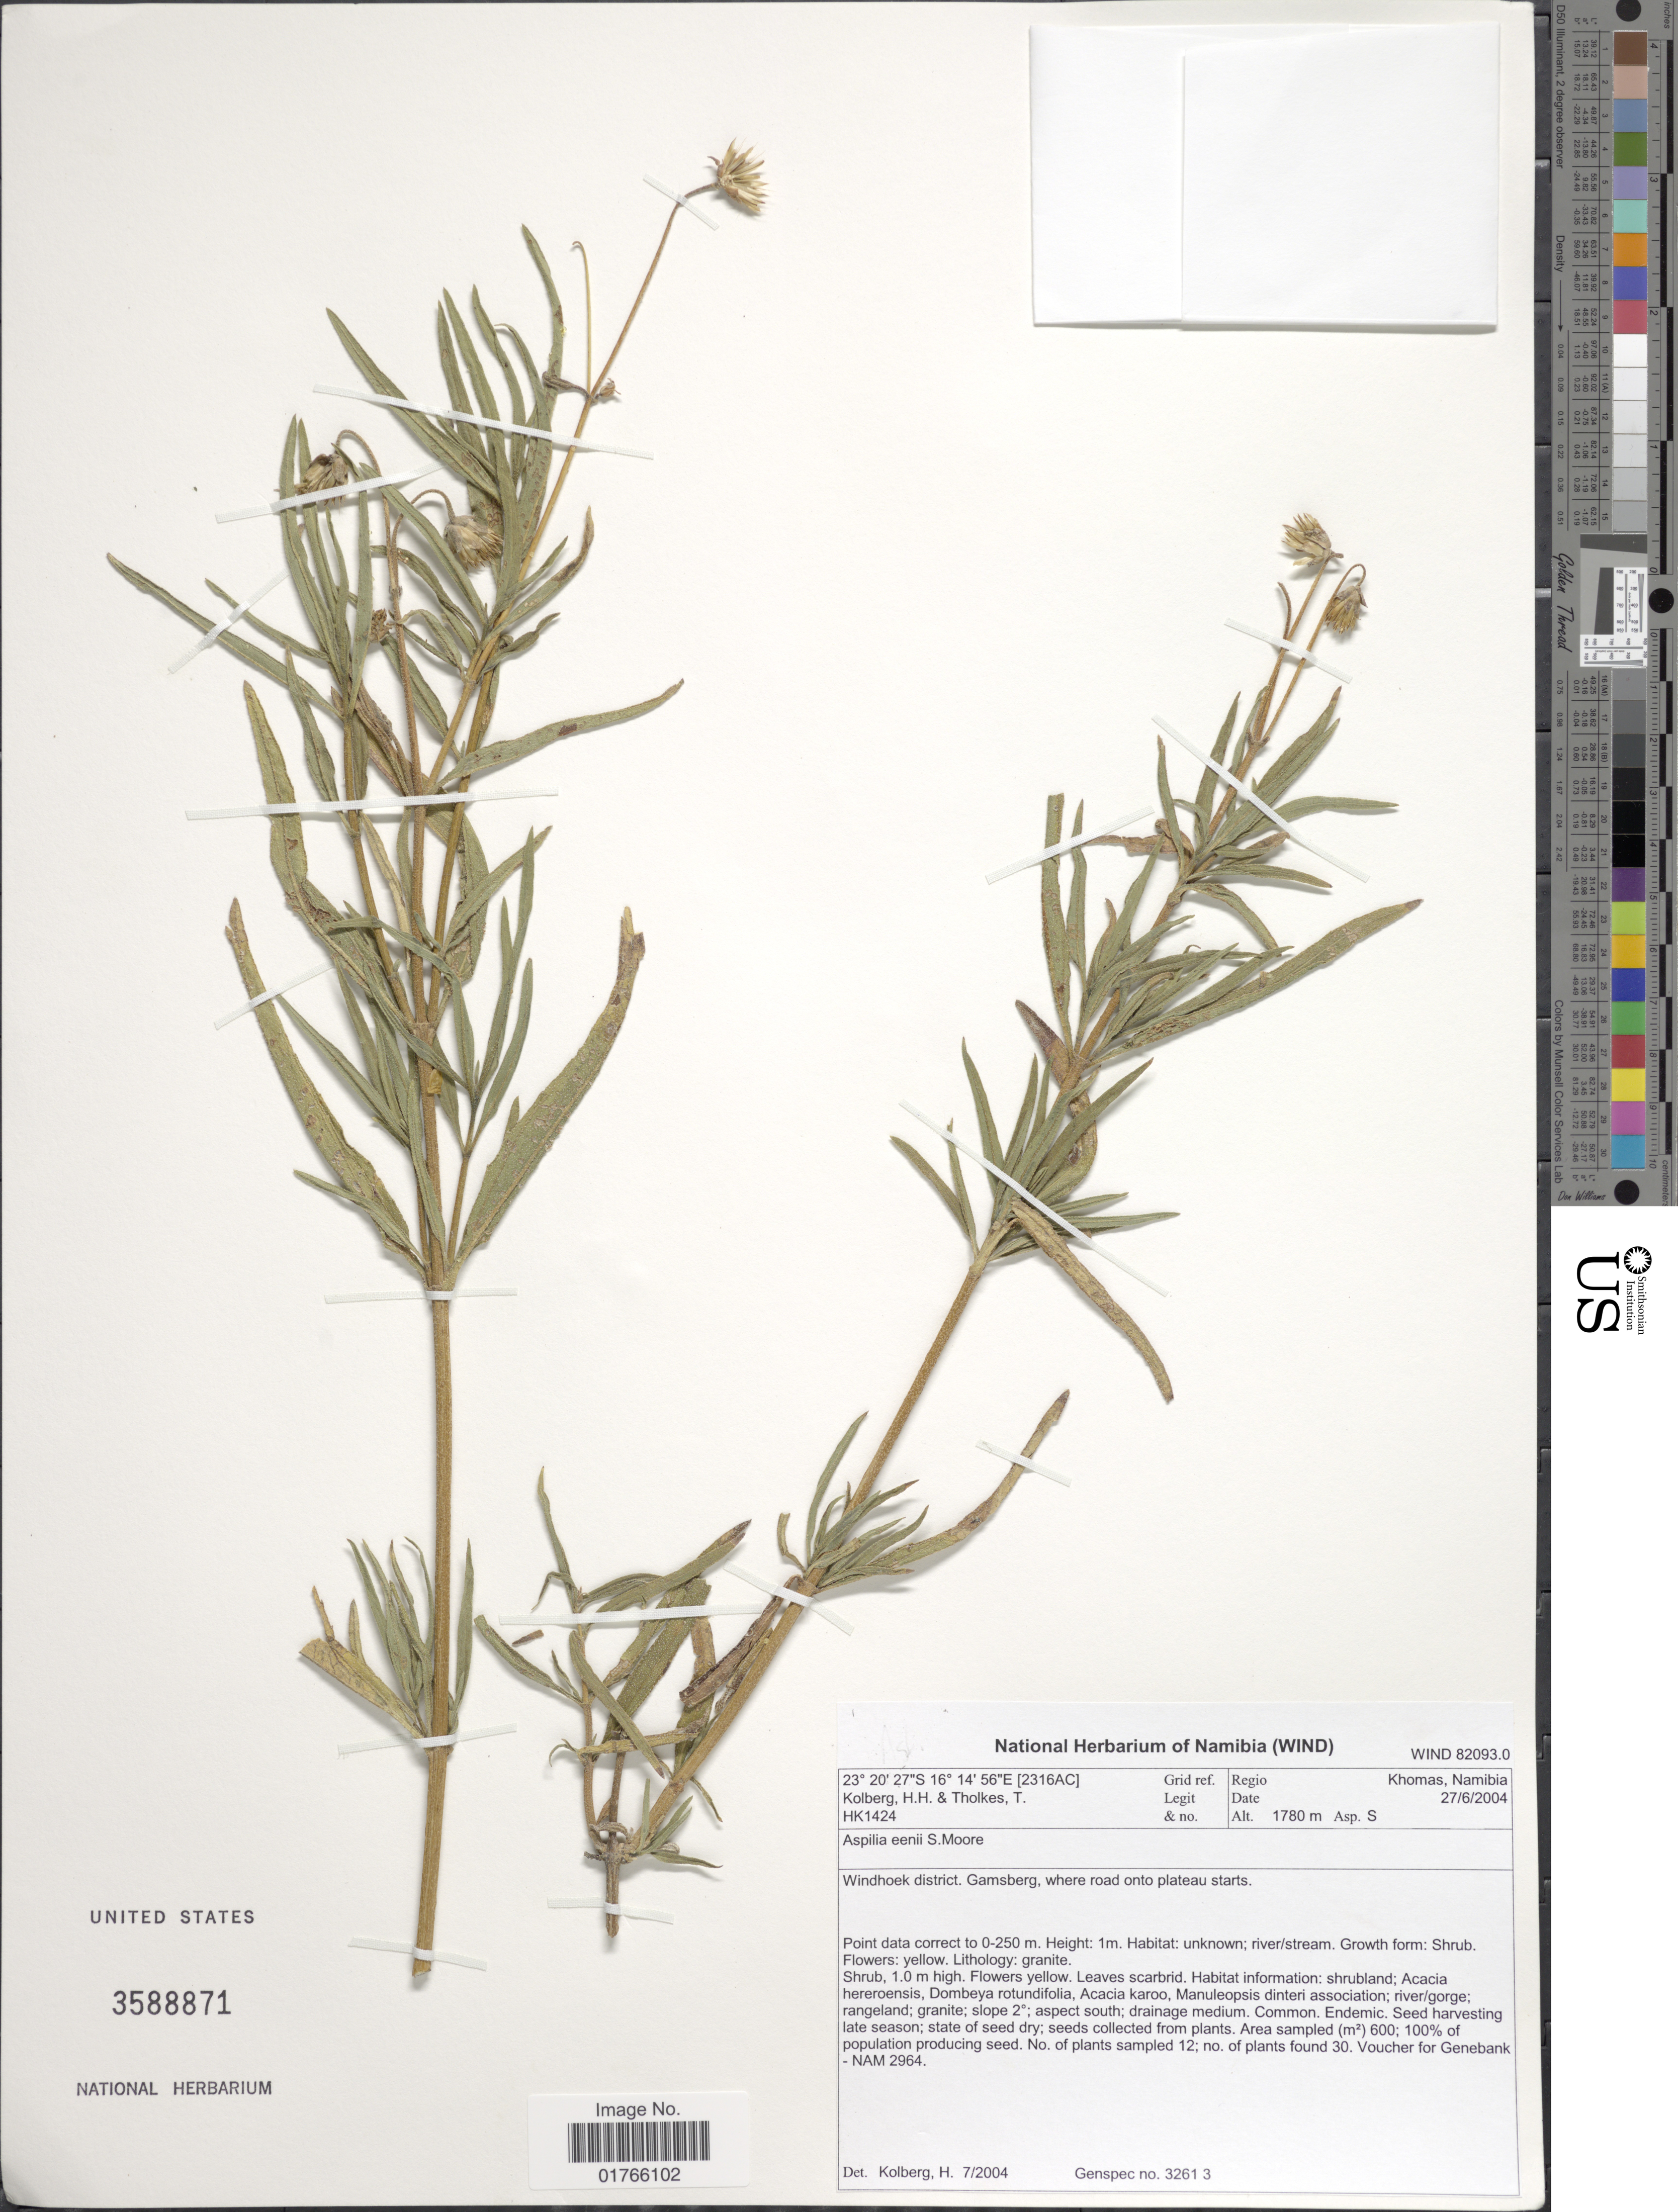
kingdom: Plantae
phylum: Tracheophyta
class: Magnoliopsida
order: Asterales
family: Asteraceae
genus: Aspilia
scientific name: Aspilia eenii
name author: S. Moore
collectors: H. H. Kolberg & T. Tholkes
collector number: HK1424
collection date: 2004-06-27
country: Namibia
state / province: Khomas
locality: Windhoek district, Gamsberg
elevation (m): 1780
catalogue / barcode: US 3588871